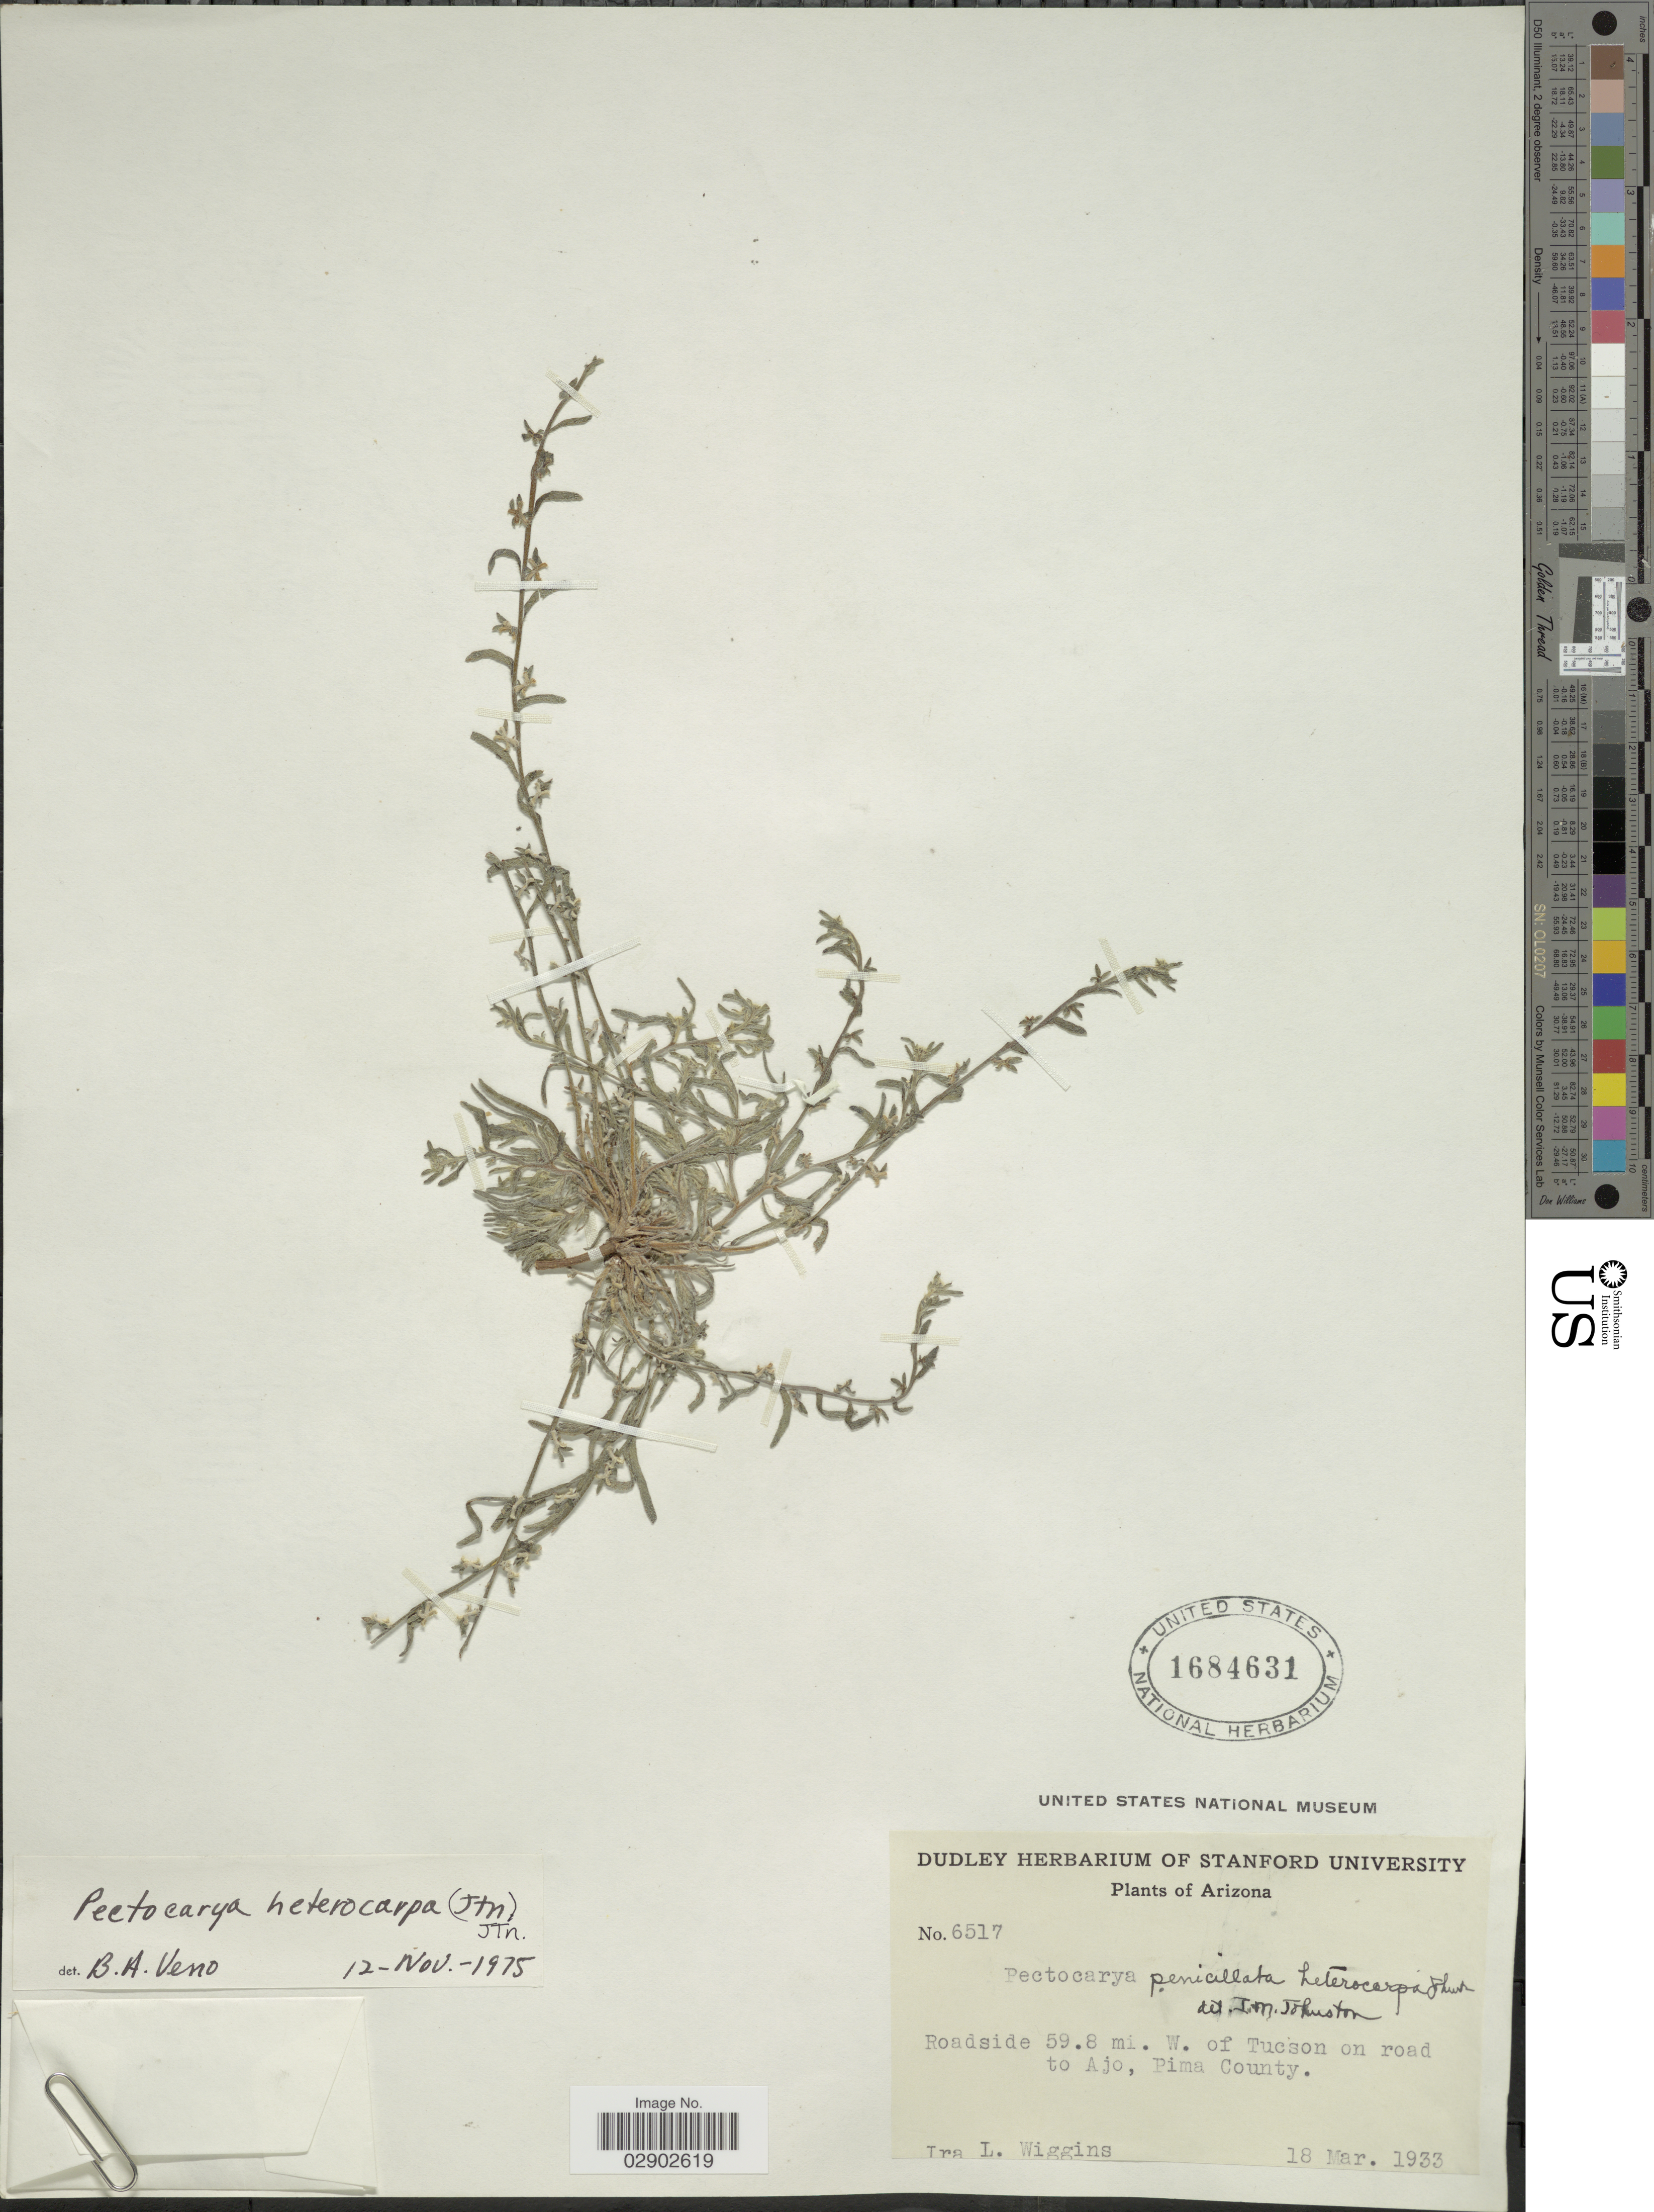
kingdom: Plantae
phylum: Tracheophyta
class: Magnoliopsida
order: Boraginales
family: Boraginaceae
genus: Pectocarya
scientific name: Pectocarya heterocarpa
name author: (I.M. Johnst.) I.M. Johnst.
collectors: I. L. Wiggins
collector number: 6517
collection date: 1933-03-18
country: United States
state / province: Arizona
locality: Roadside 59.8 mi. W. of Tucson on road to Ajo, Pima County.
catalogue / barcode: US 1684631